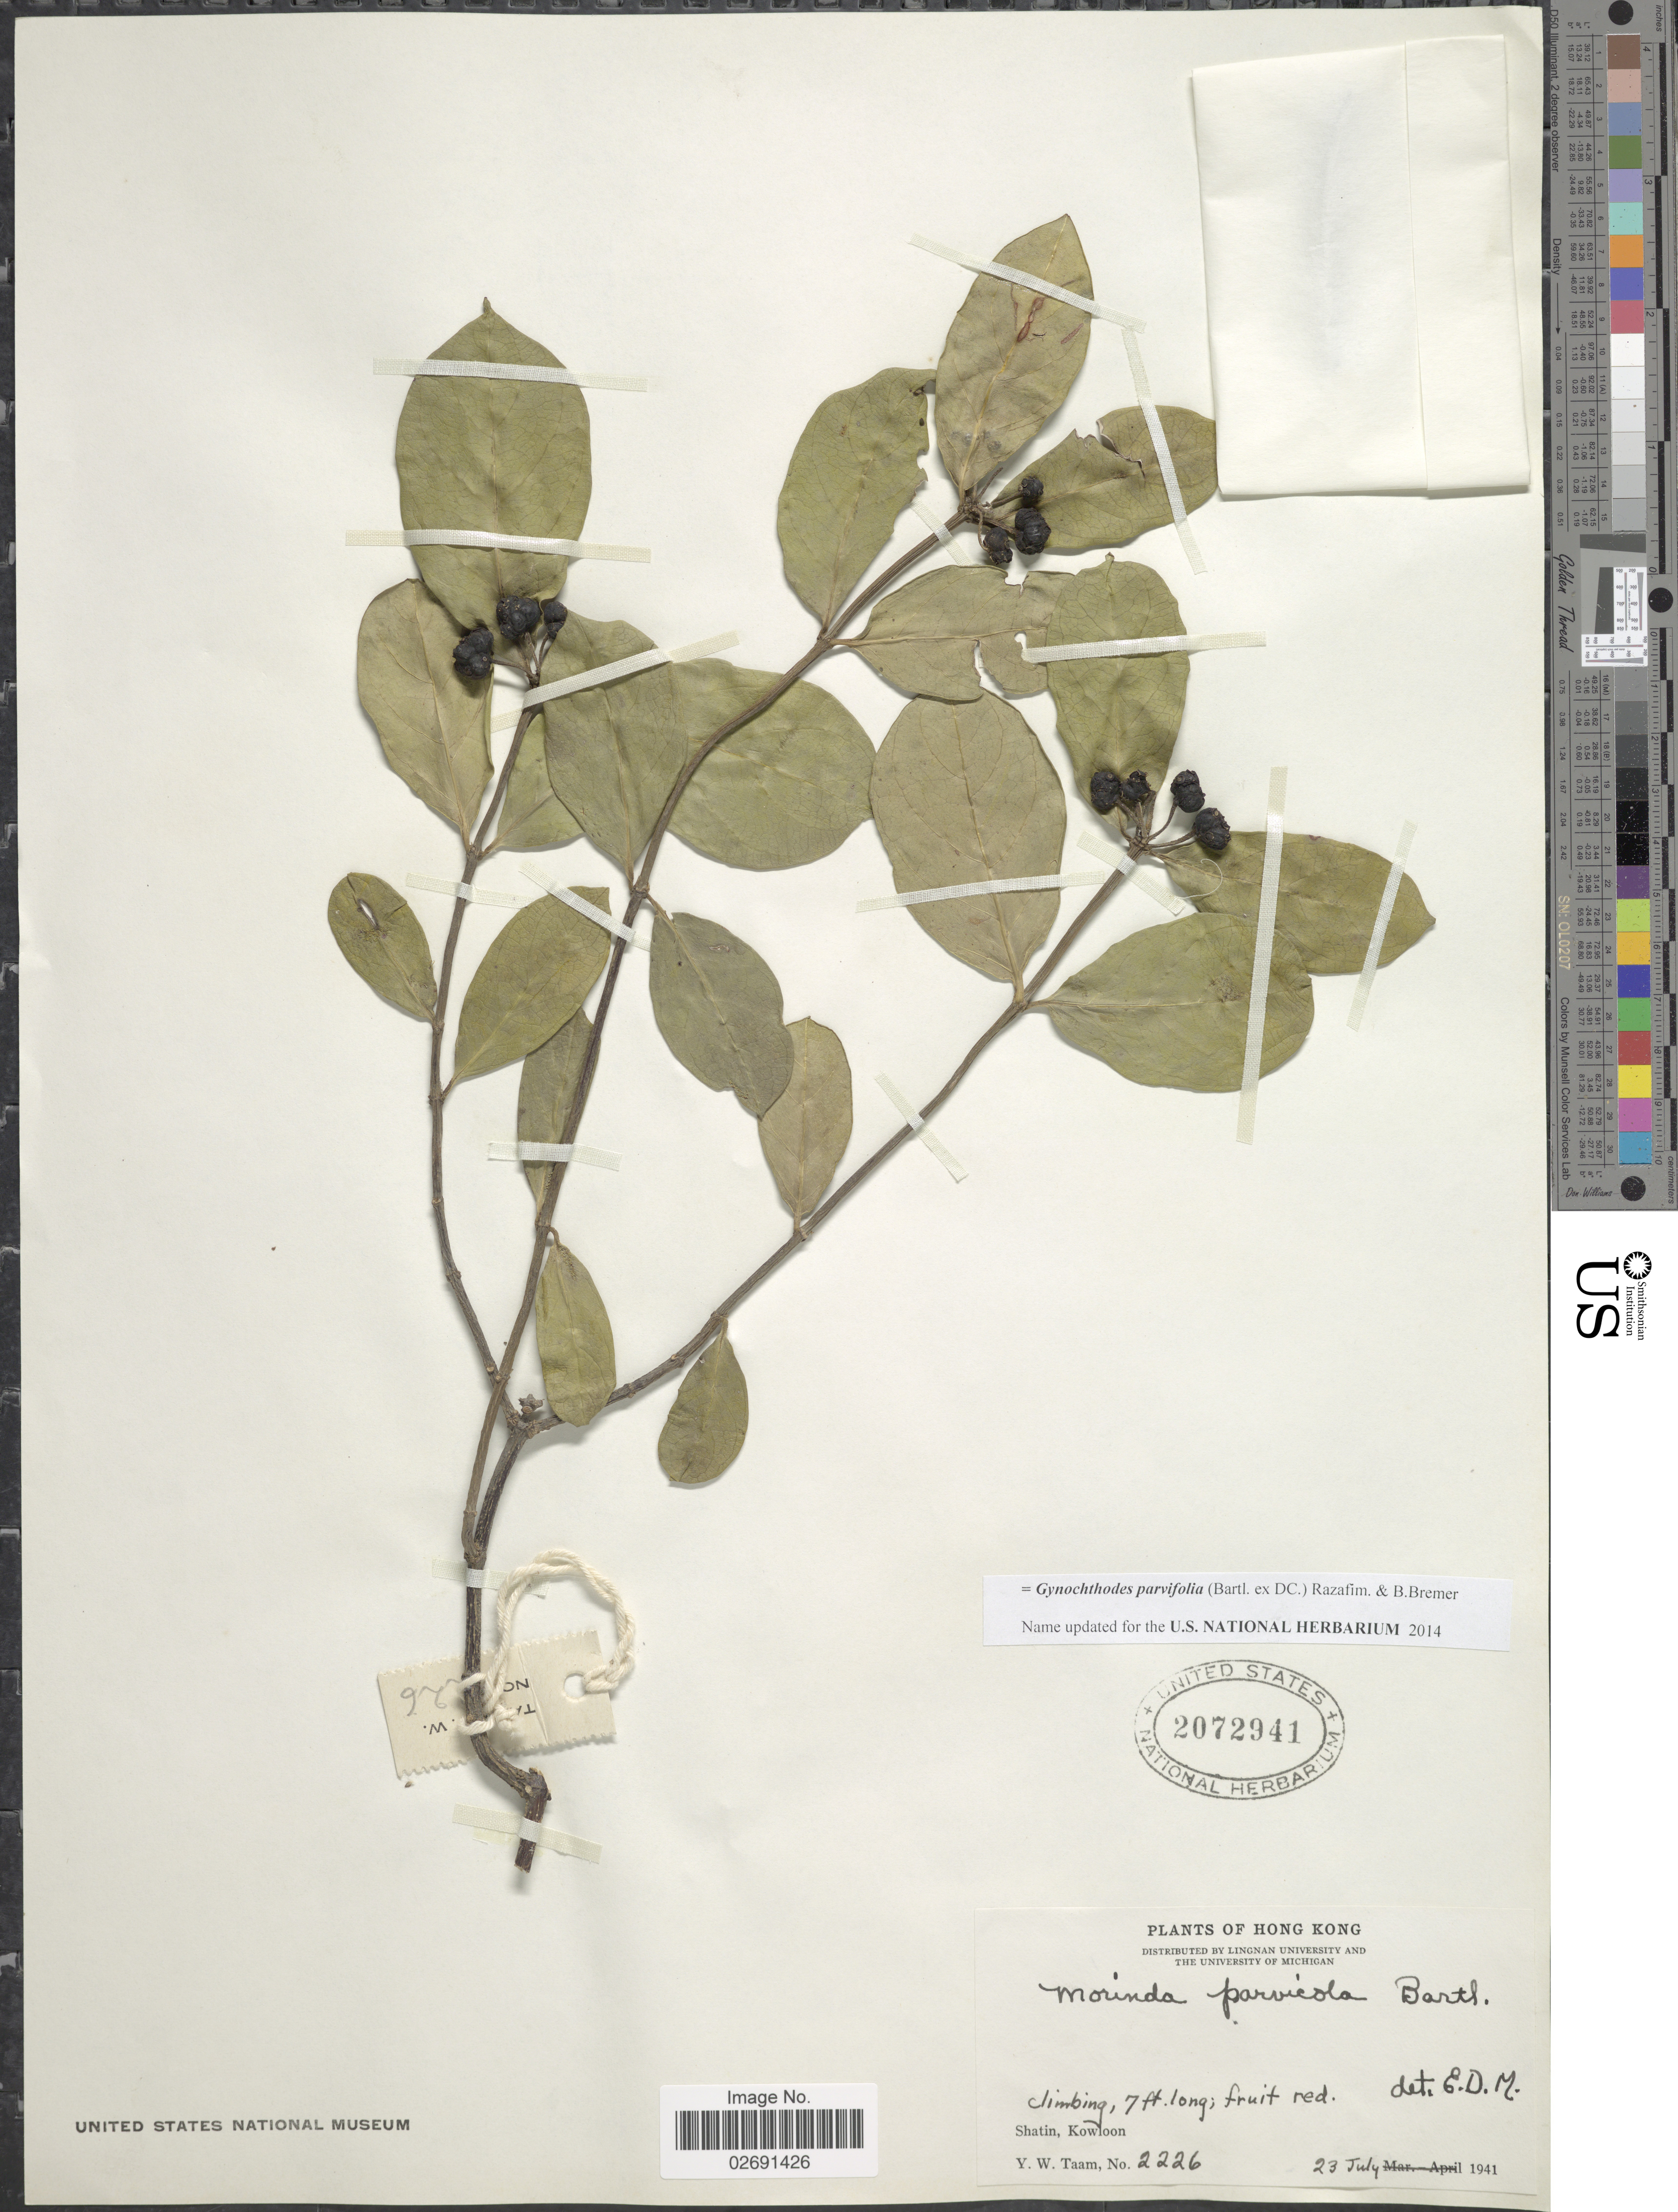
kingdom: Plantae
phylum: Tracheophyta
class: Magnoliopsida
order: Gentianales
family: Rubiaceae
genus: Gynochthodes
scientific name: Gynochthodes parvifolia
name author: (Bartl. ex DC.) Razafim. & B. Bremer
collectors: Y. W. Taam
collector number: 2226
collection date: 1941-07-23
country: China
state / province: Hong Kong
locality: Shatin, Kowloon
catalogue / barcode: US 2072941